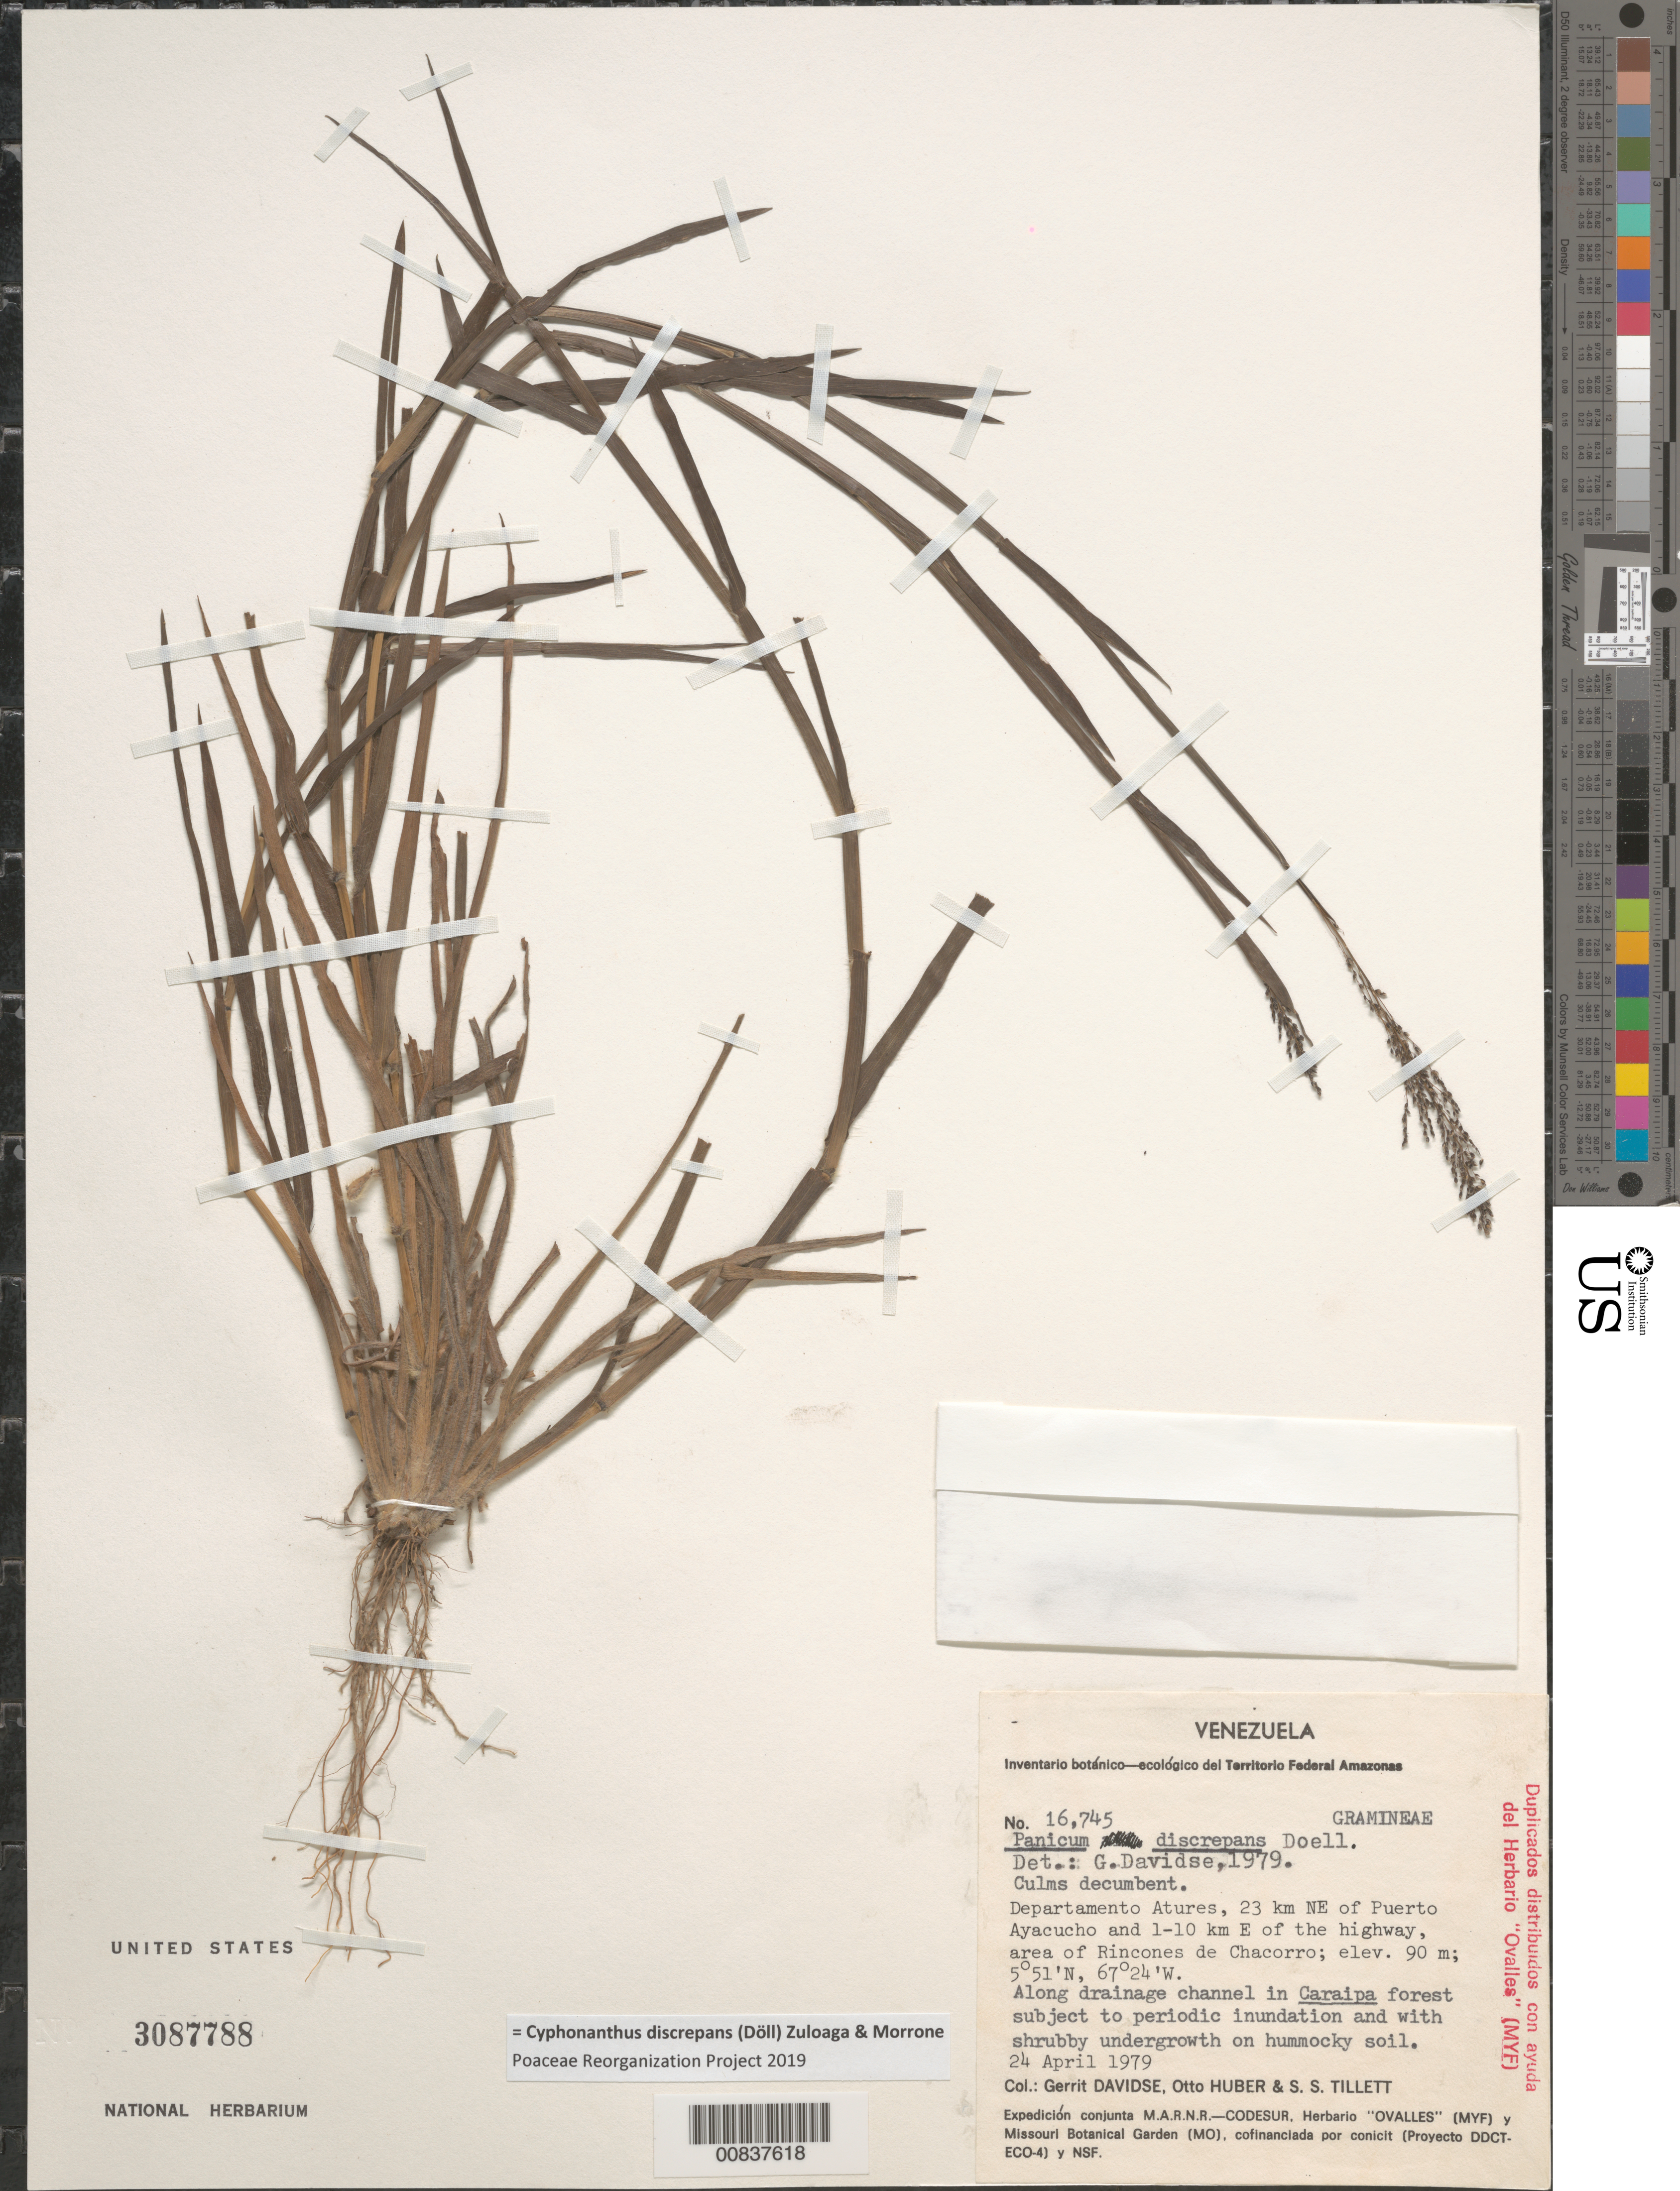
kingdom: Plantae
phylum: Tracheophyta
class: Liliopsida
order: Poales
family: Poaceae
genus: Panicum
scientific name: Panicum discrepans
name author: Döll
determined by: Davidse, Gerrit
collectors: G. Davidse, O. Huber & S. S. Tillett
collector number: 16745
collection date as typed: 24-Apr-79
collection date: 1979-04-24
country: Venezuela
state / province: Amazonas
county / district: Atures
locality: Puerto Ayacucho, 23 km NE of, and 1-10 km E of highway, area of Rincones de Chacorro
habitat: Drainage channel in Caraipa forest subject to periodic inundation and with shrubby undergrowth on hummocky soil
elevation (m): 90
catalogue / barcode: US 3087788